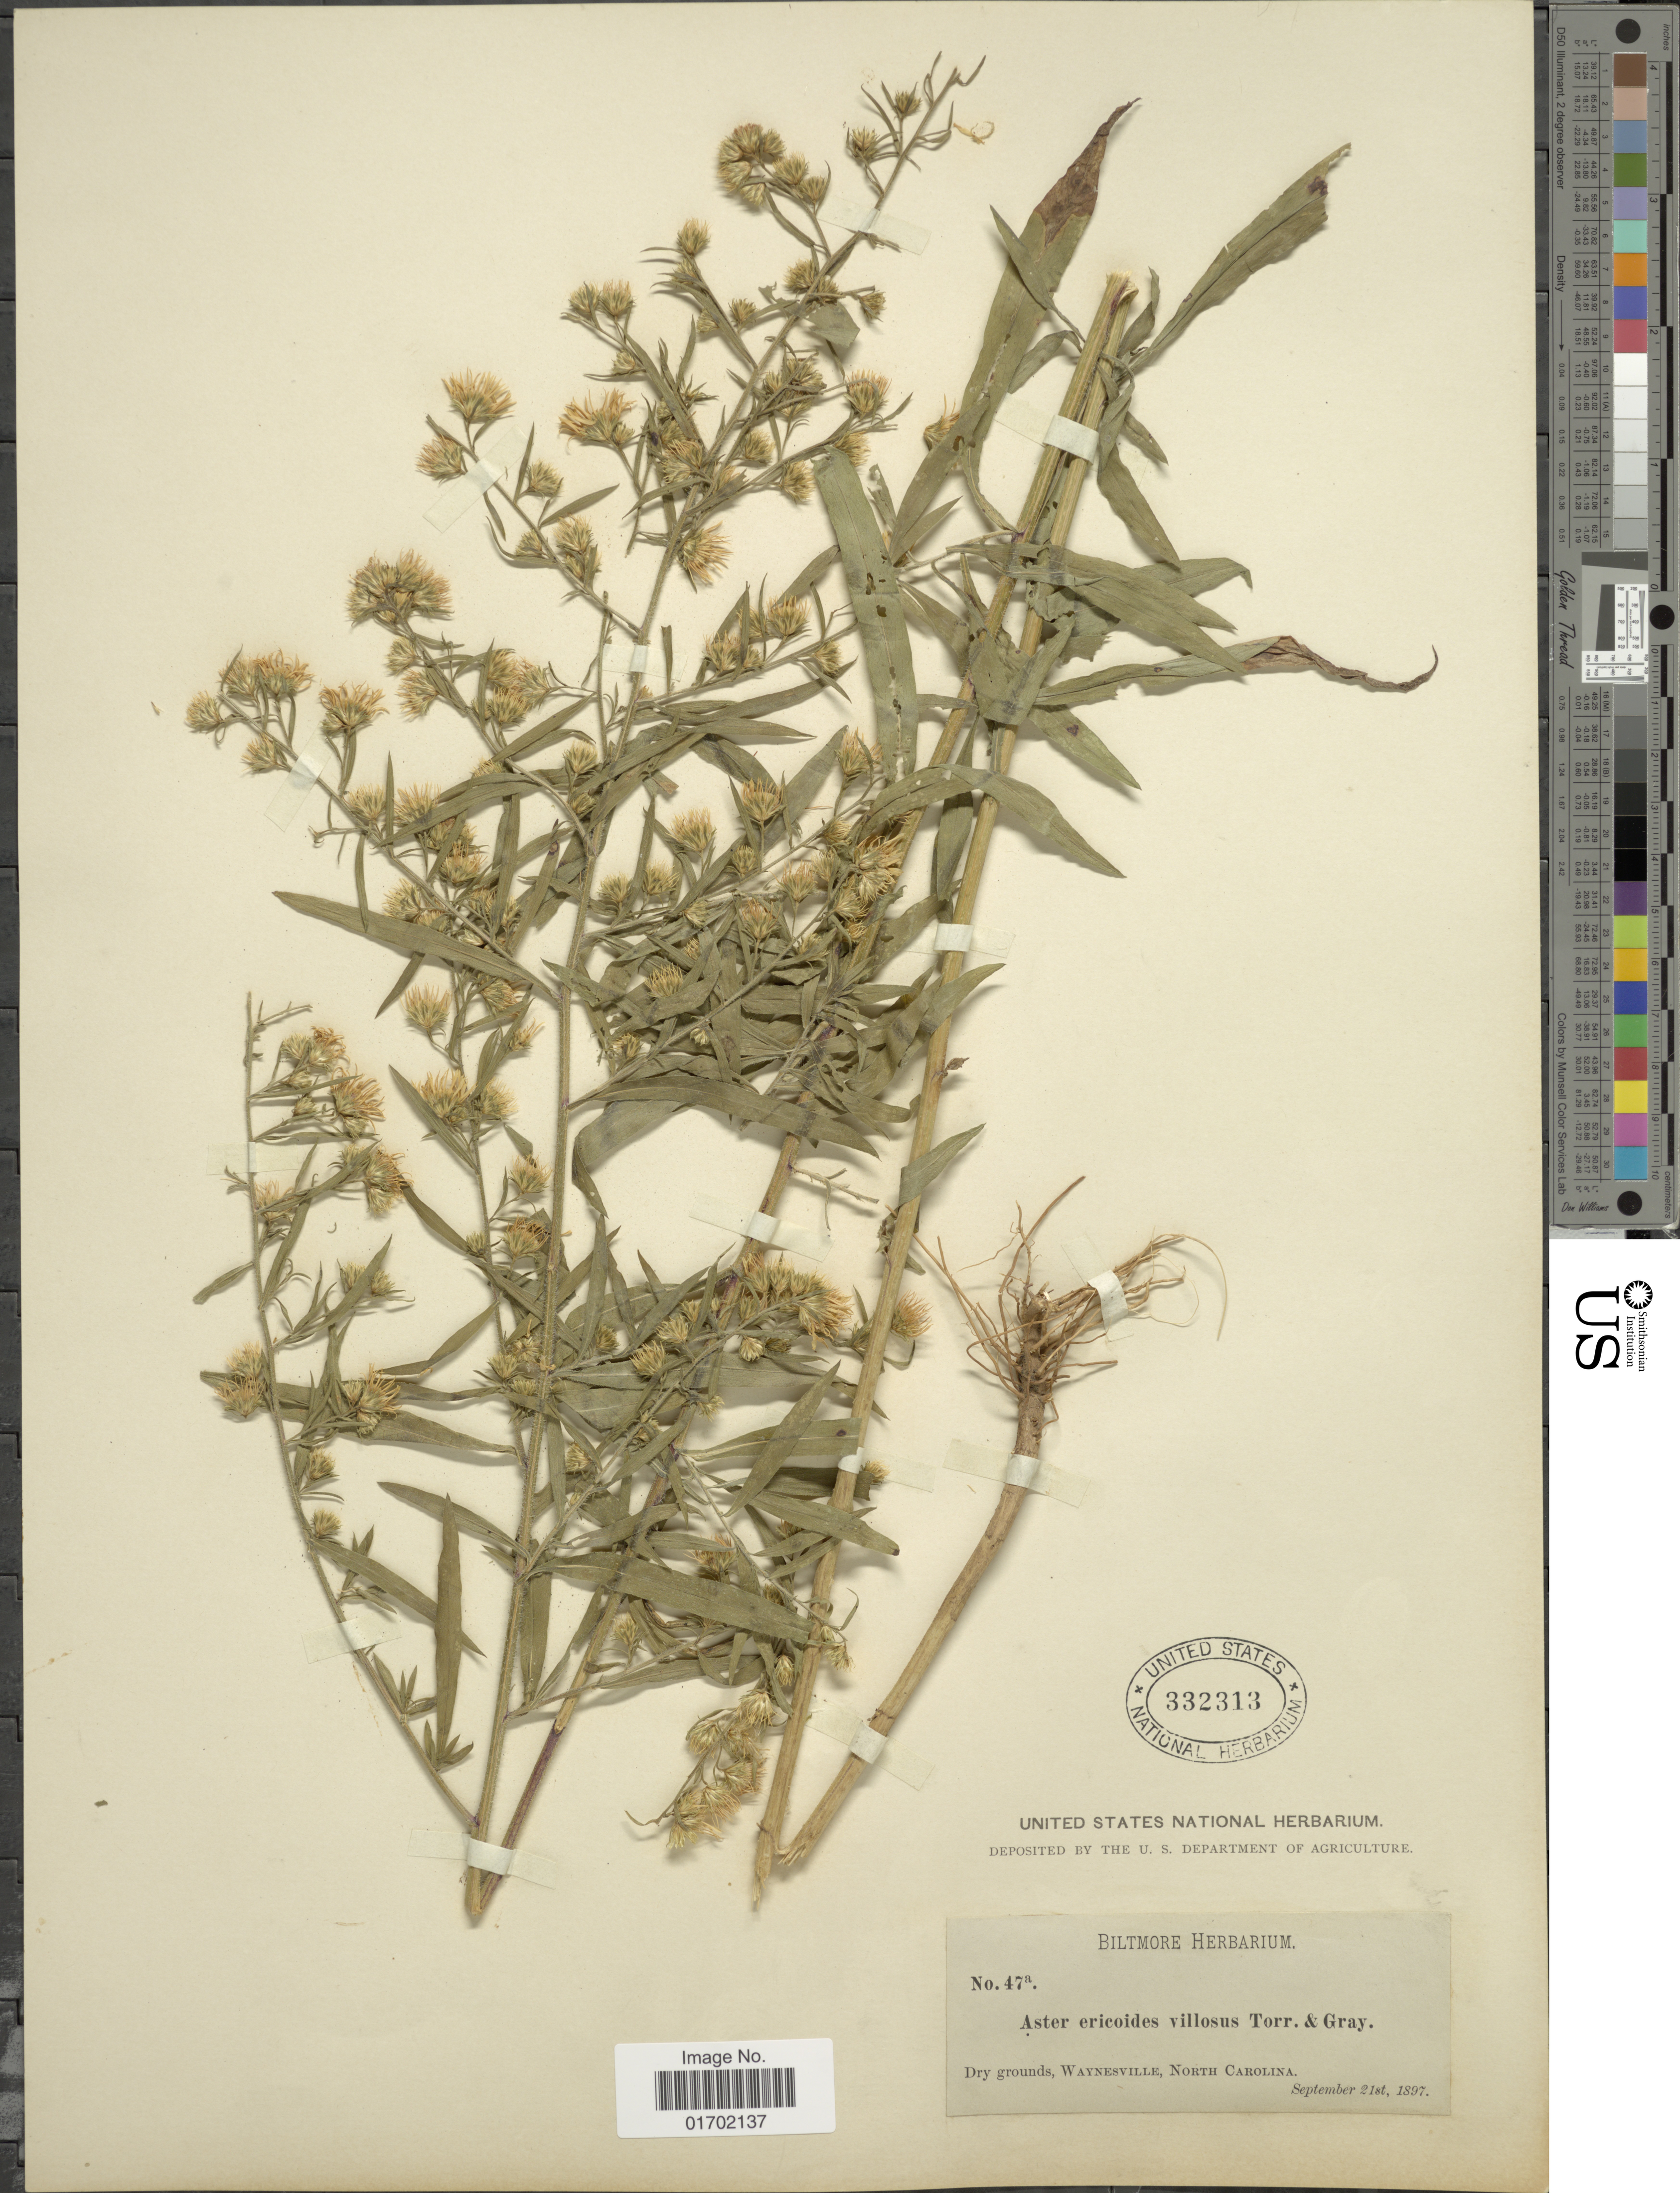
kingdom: Plantae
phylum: Tracheophyta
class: Magnoliopsida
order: Asterales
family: Asteraceae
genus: Symphyotrichum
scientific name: Symphyotrichum pilosum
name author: (Willd.) G.L. Nesom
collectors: ex herb. Biltmore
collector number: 47a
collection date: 1897-09-21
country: United States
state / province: North Carolina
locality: Waynesville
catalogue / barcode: US 332313